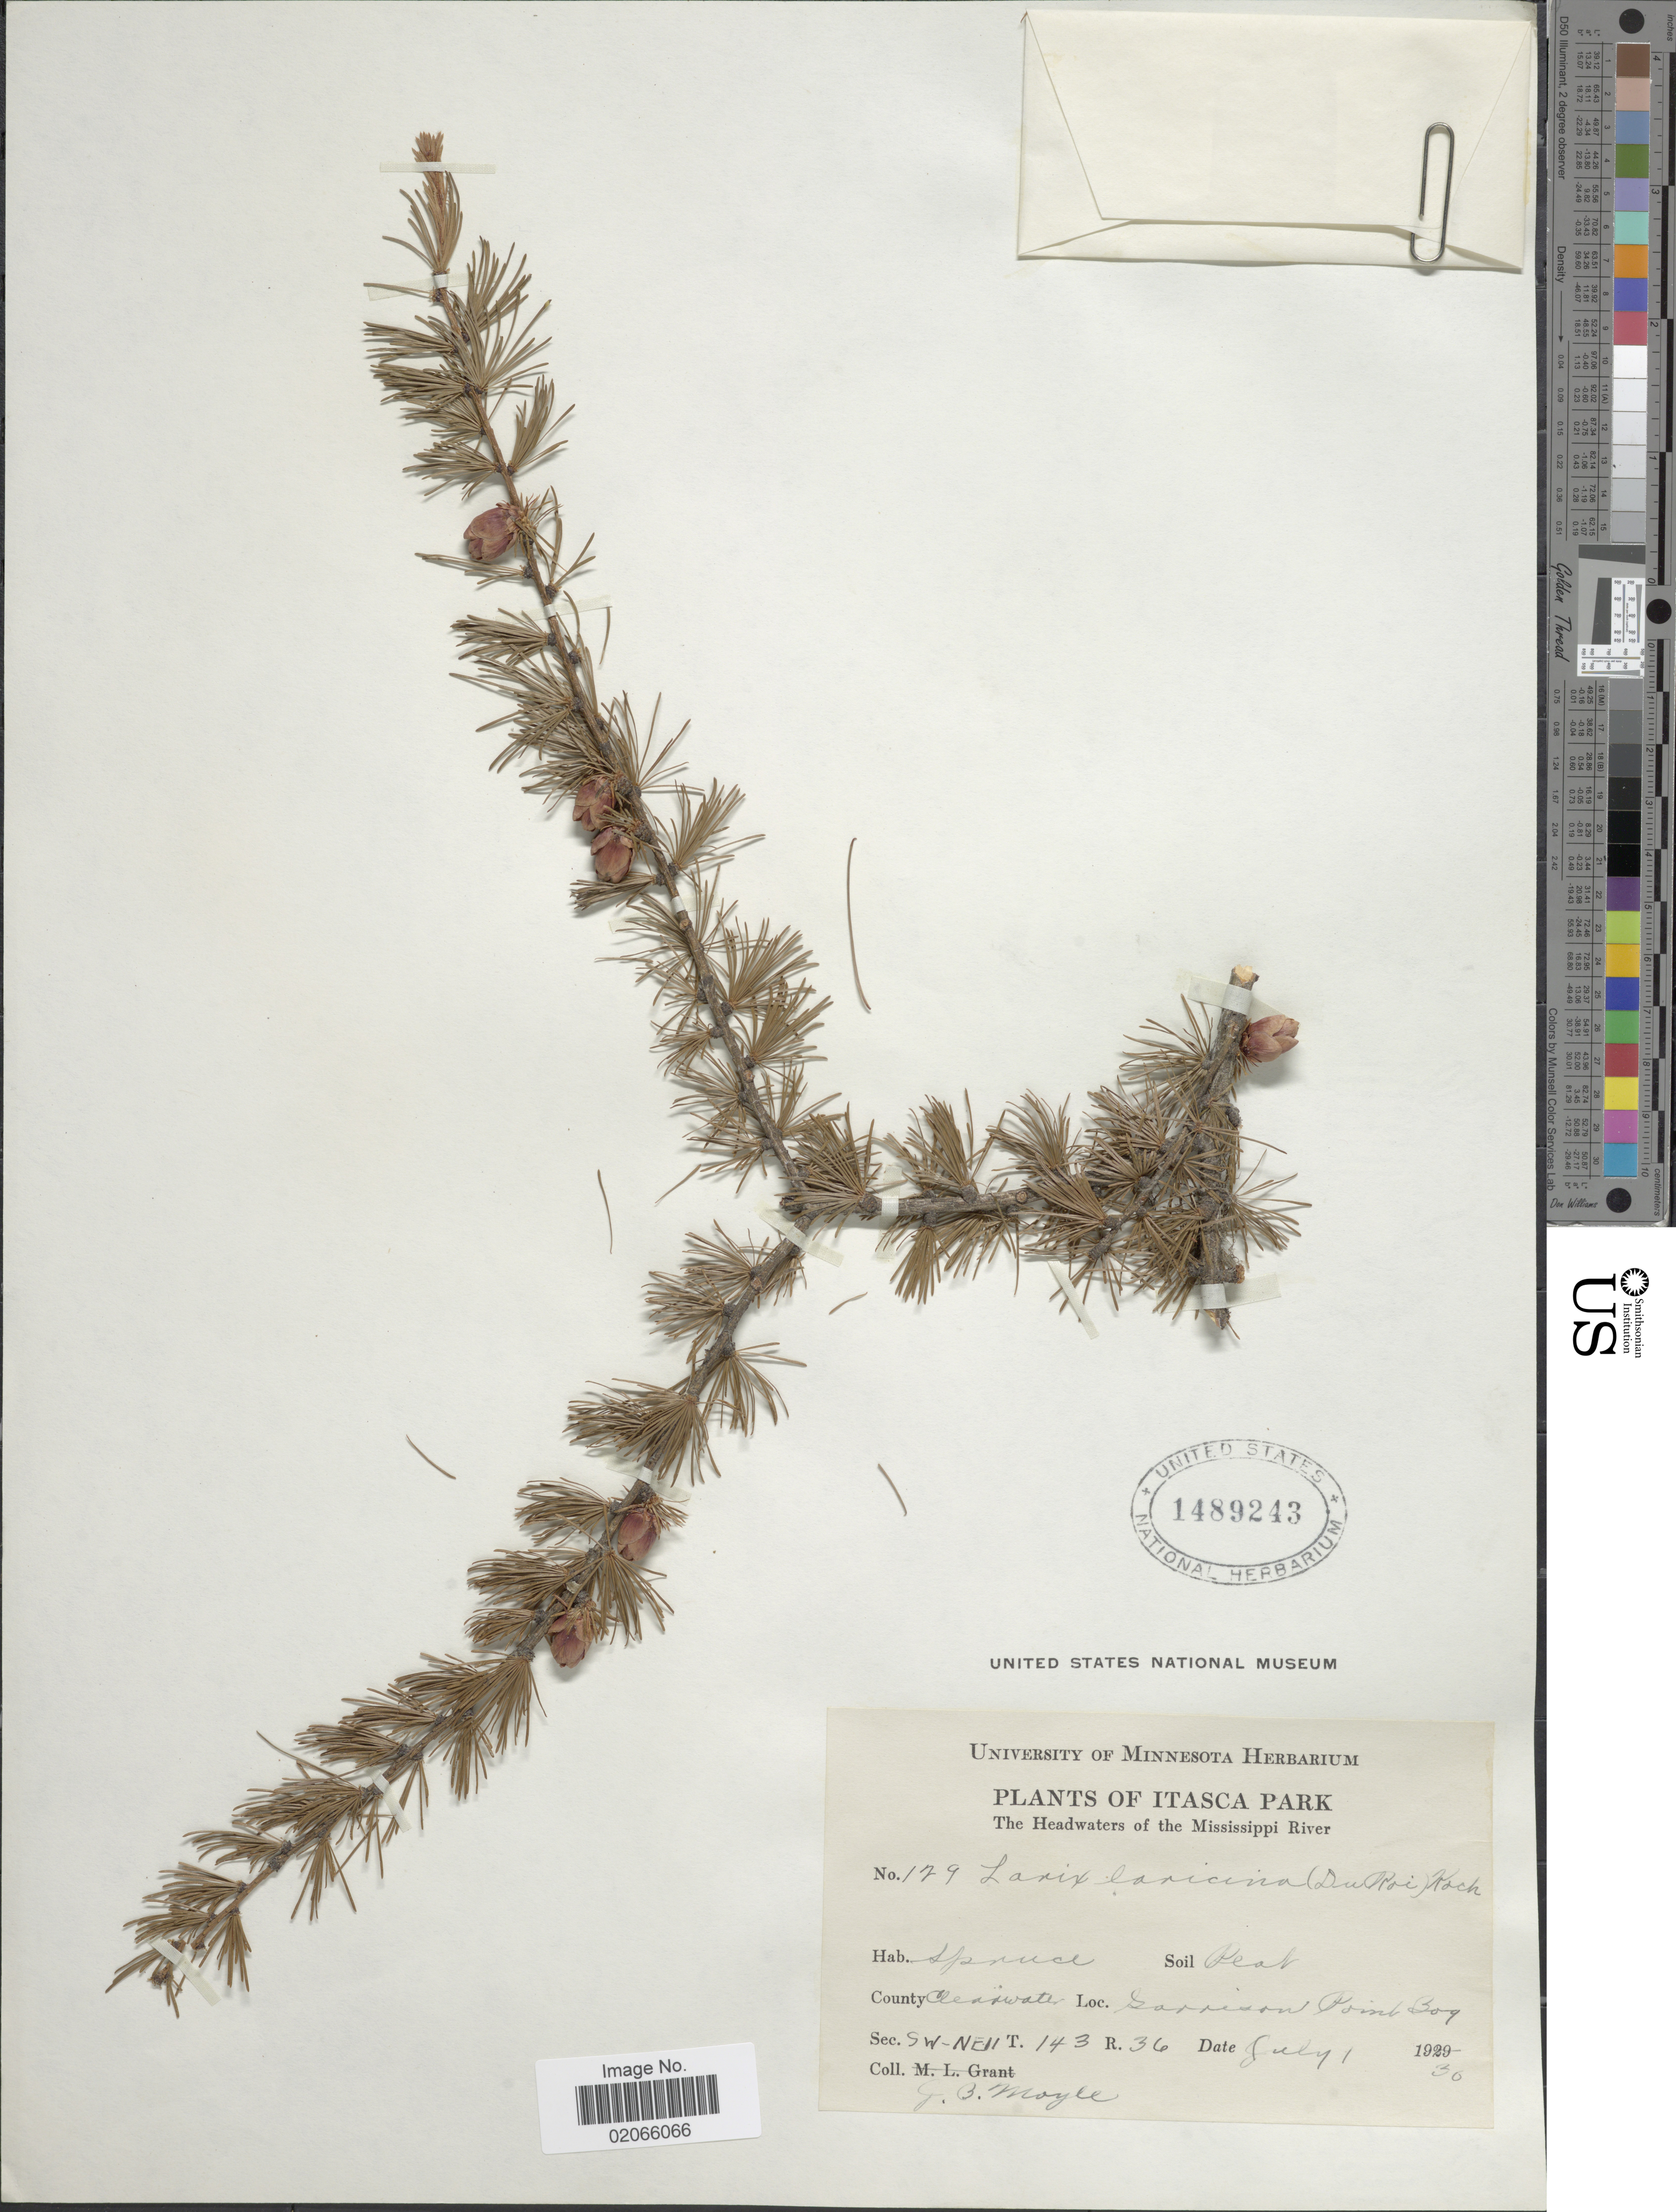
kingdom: Plantae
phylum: Tracheophyta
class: Pinopsida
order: Pinales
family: Pinaceae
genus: Larix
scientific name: Larix laricina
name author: (Du Roi) K. Koch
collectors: J. Moyle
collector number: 129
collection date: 1936-07-01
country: United States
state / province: Minnesota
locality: Itasca Park. The Heasdwaters of the Mississippi River. County Clearwater, Garrison Point Bog. Sec SW-NE 11 T. 143 R. 36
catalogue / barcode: US 1489243